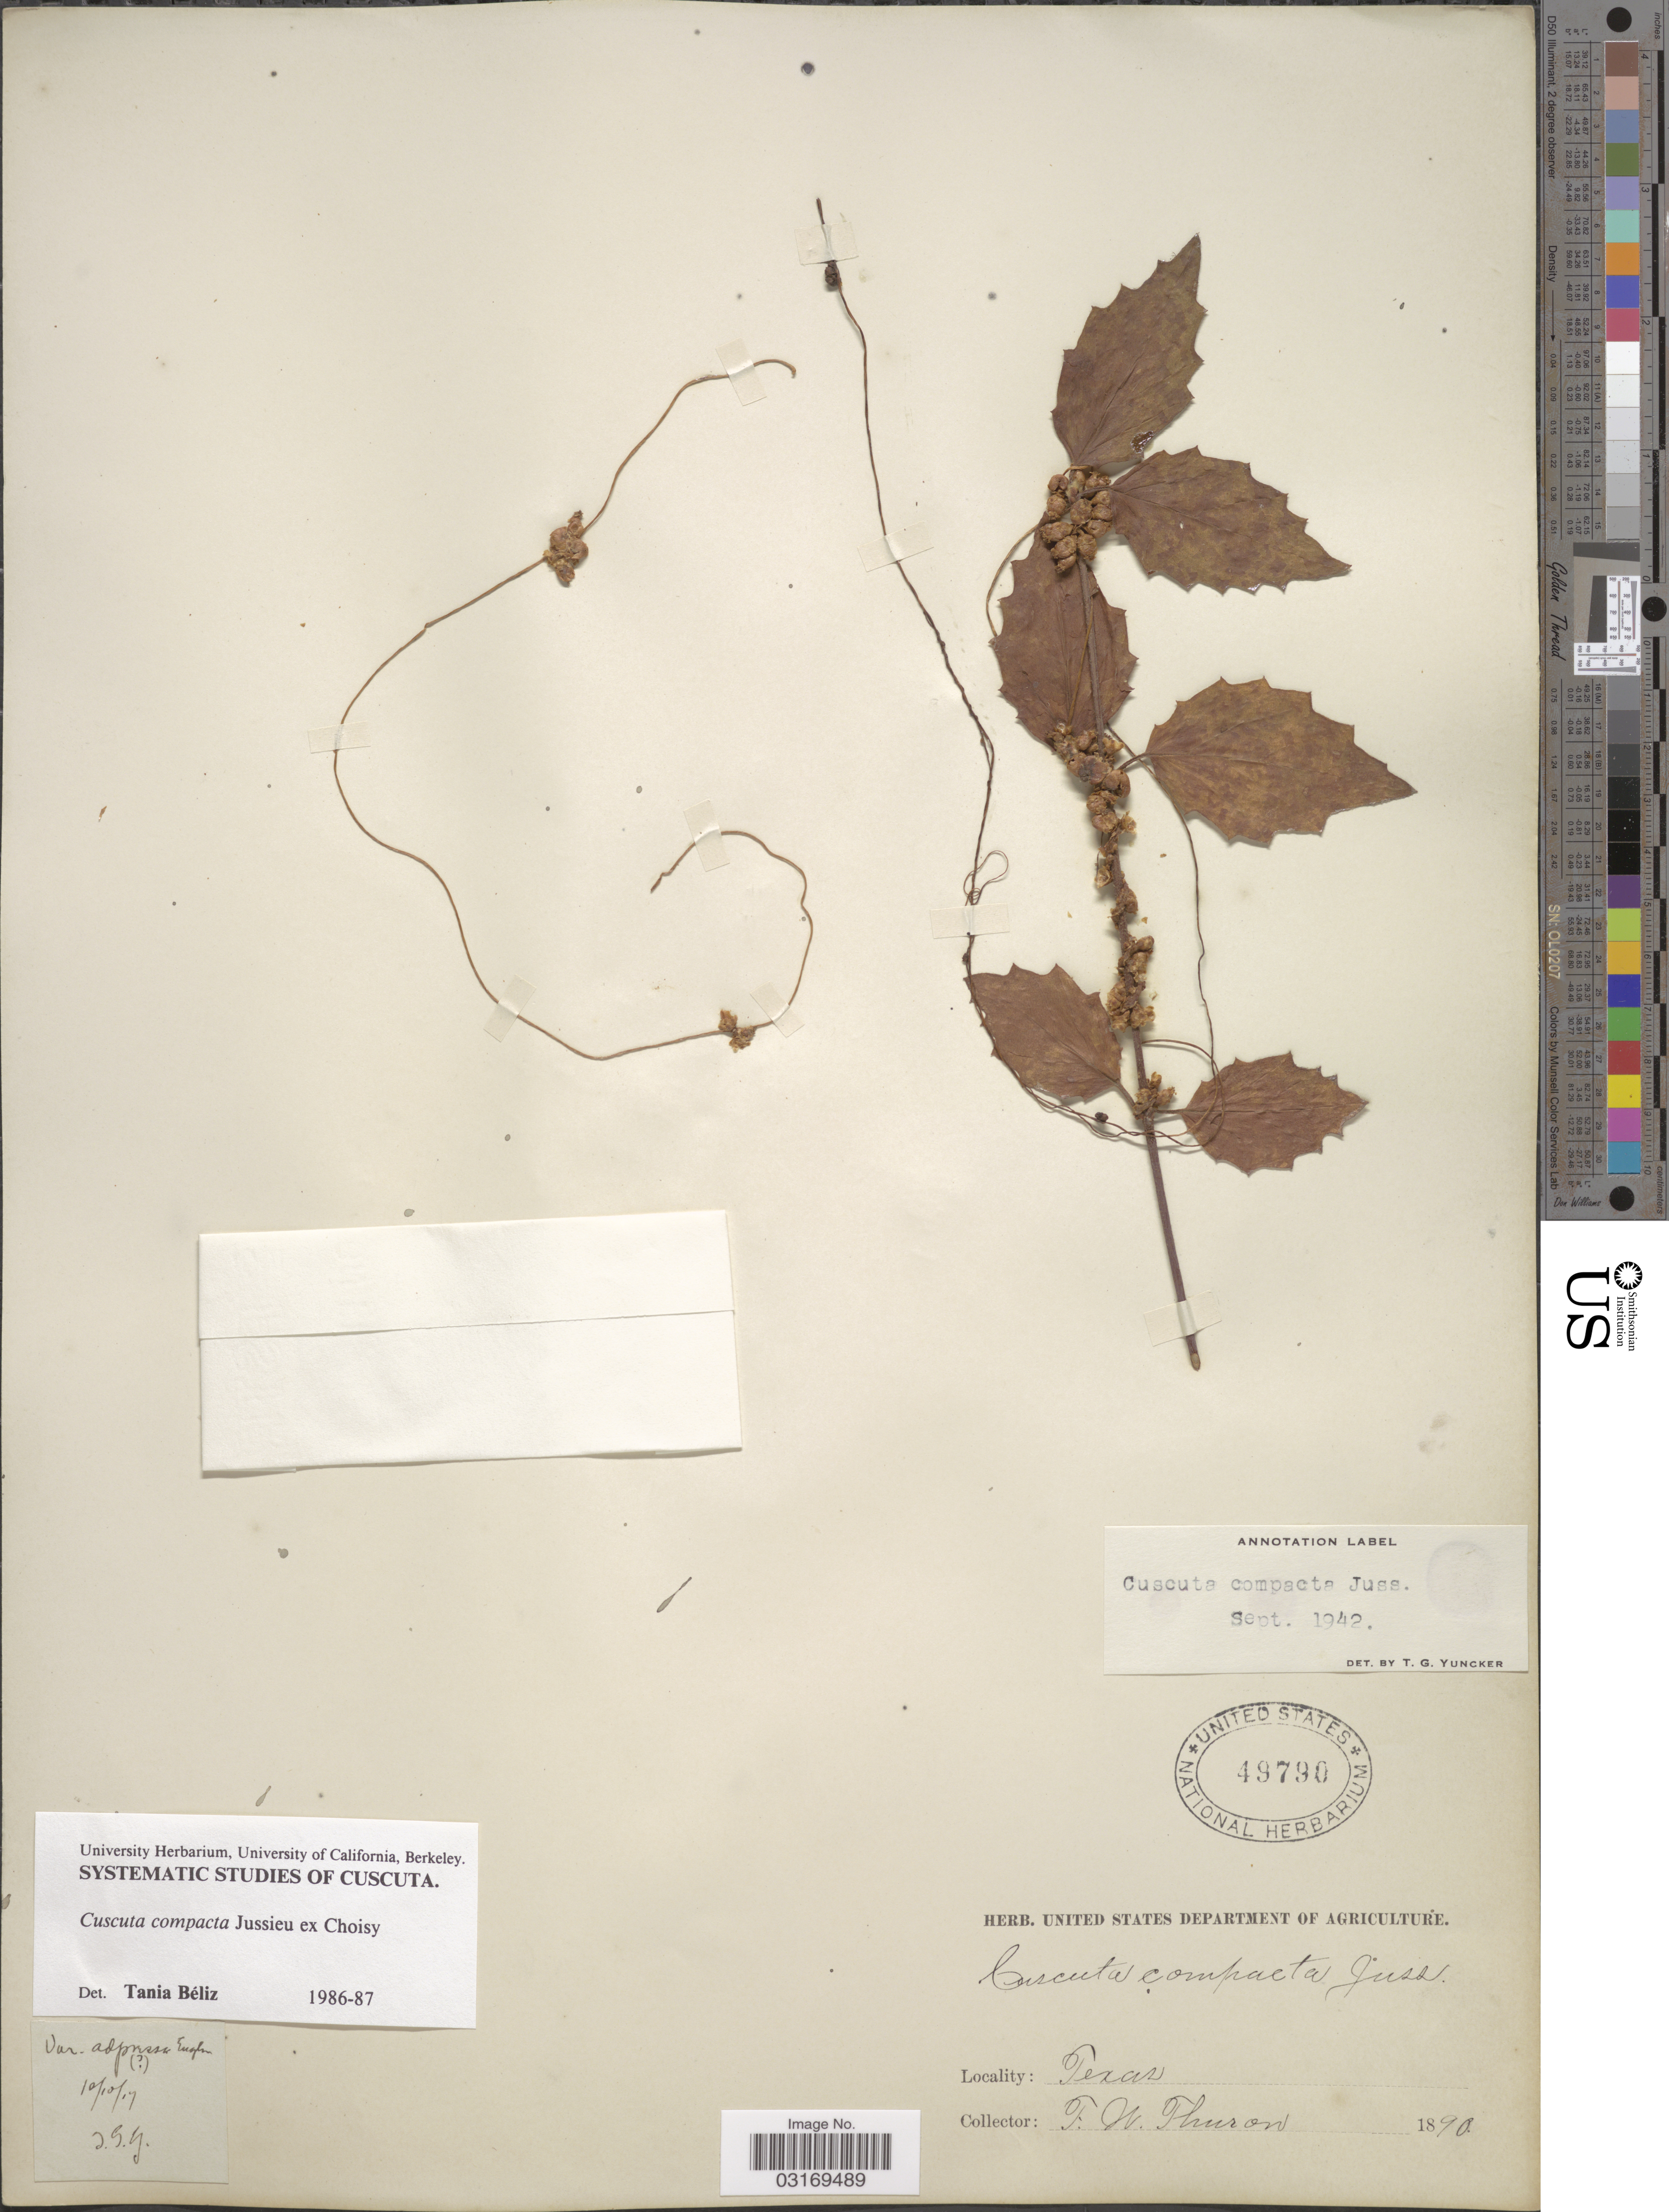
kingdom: Plantae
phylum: Tracheophyta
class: Magnoliopsida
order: Solanales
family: Convolvulaceae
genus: Cuscuta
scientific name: Cuscuta compacta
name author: Juss. ex Choisy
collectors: F. Thuron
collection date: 1890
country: United States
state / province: Texas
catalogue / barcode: US 49790